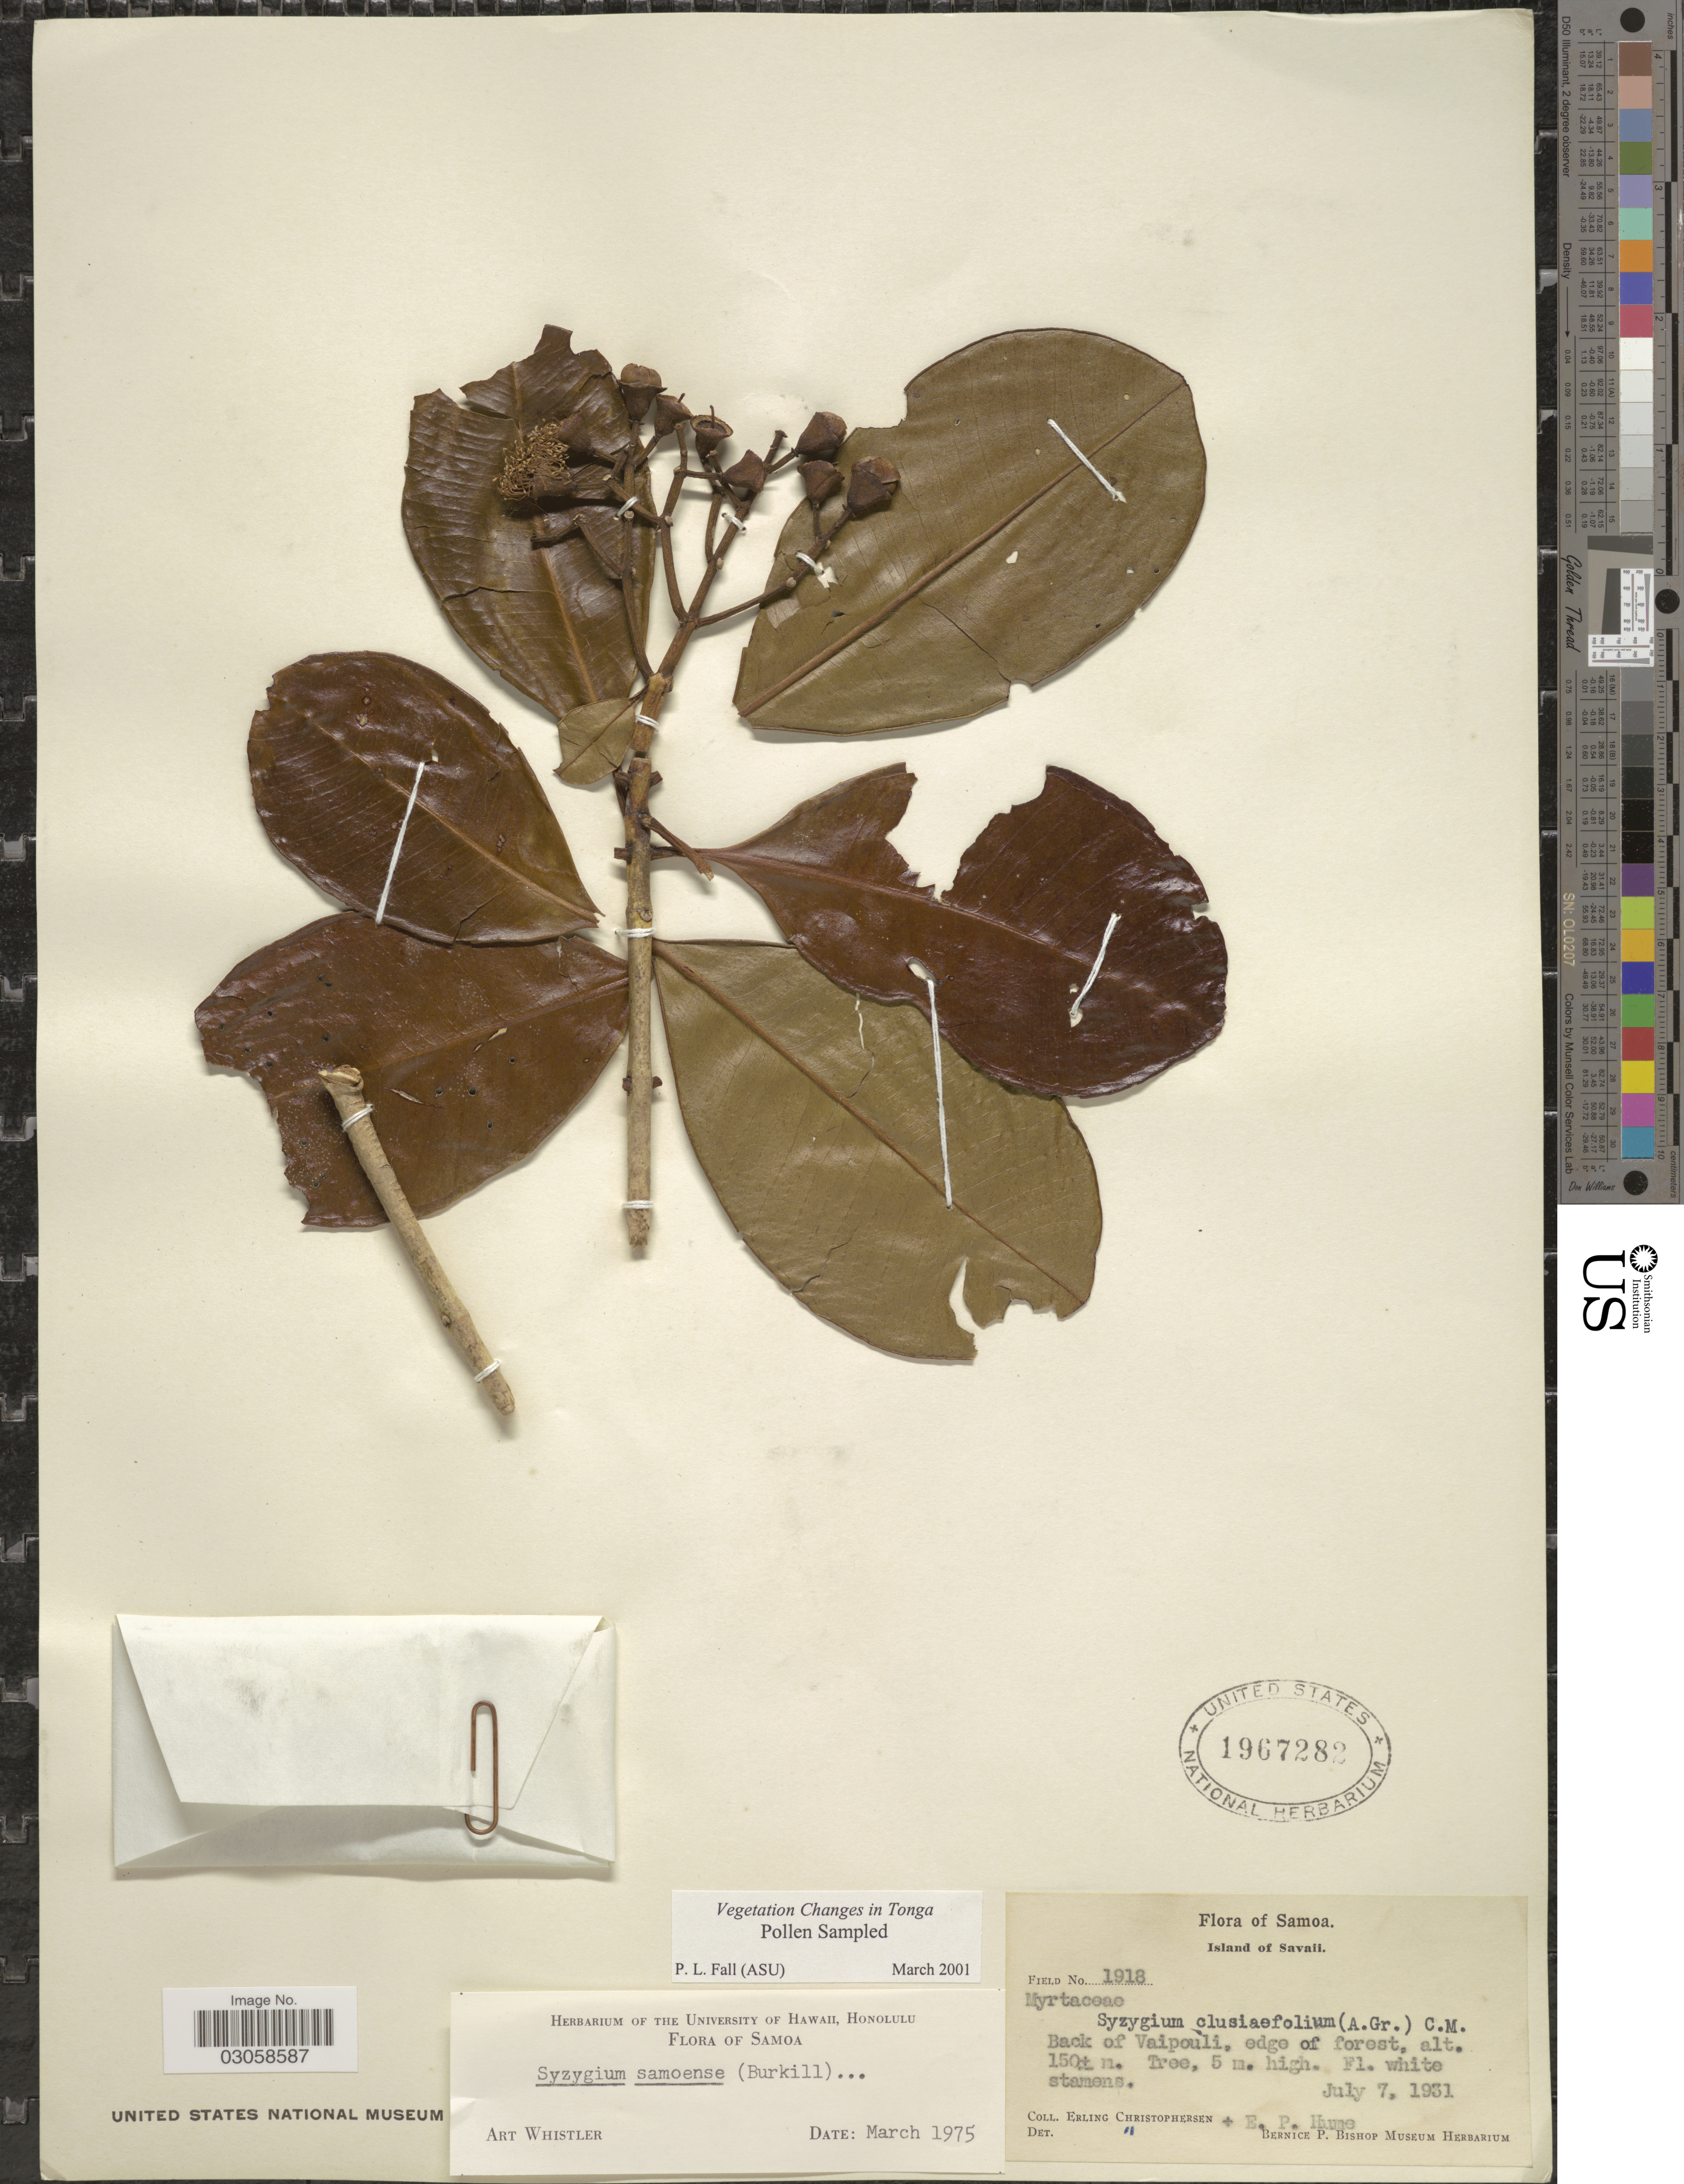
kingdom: Plantae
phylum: Tracheophyta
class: Magnoliopsida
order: Myrtales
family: Myrtaceae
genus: Syzygium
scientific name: Syzygium samoense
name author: (Burk.) Whistler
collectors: E. Christophersen & E. P. Hume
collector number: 1918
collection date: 1931-07-07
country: Samoa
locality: Samoa. Island of Savaii. Back of Vaipouli, edge of forest.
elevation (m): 150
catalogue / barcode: US 1967282